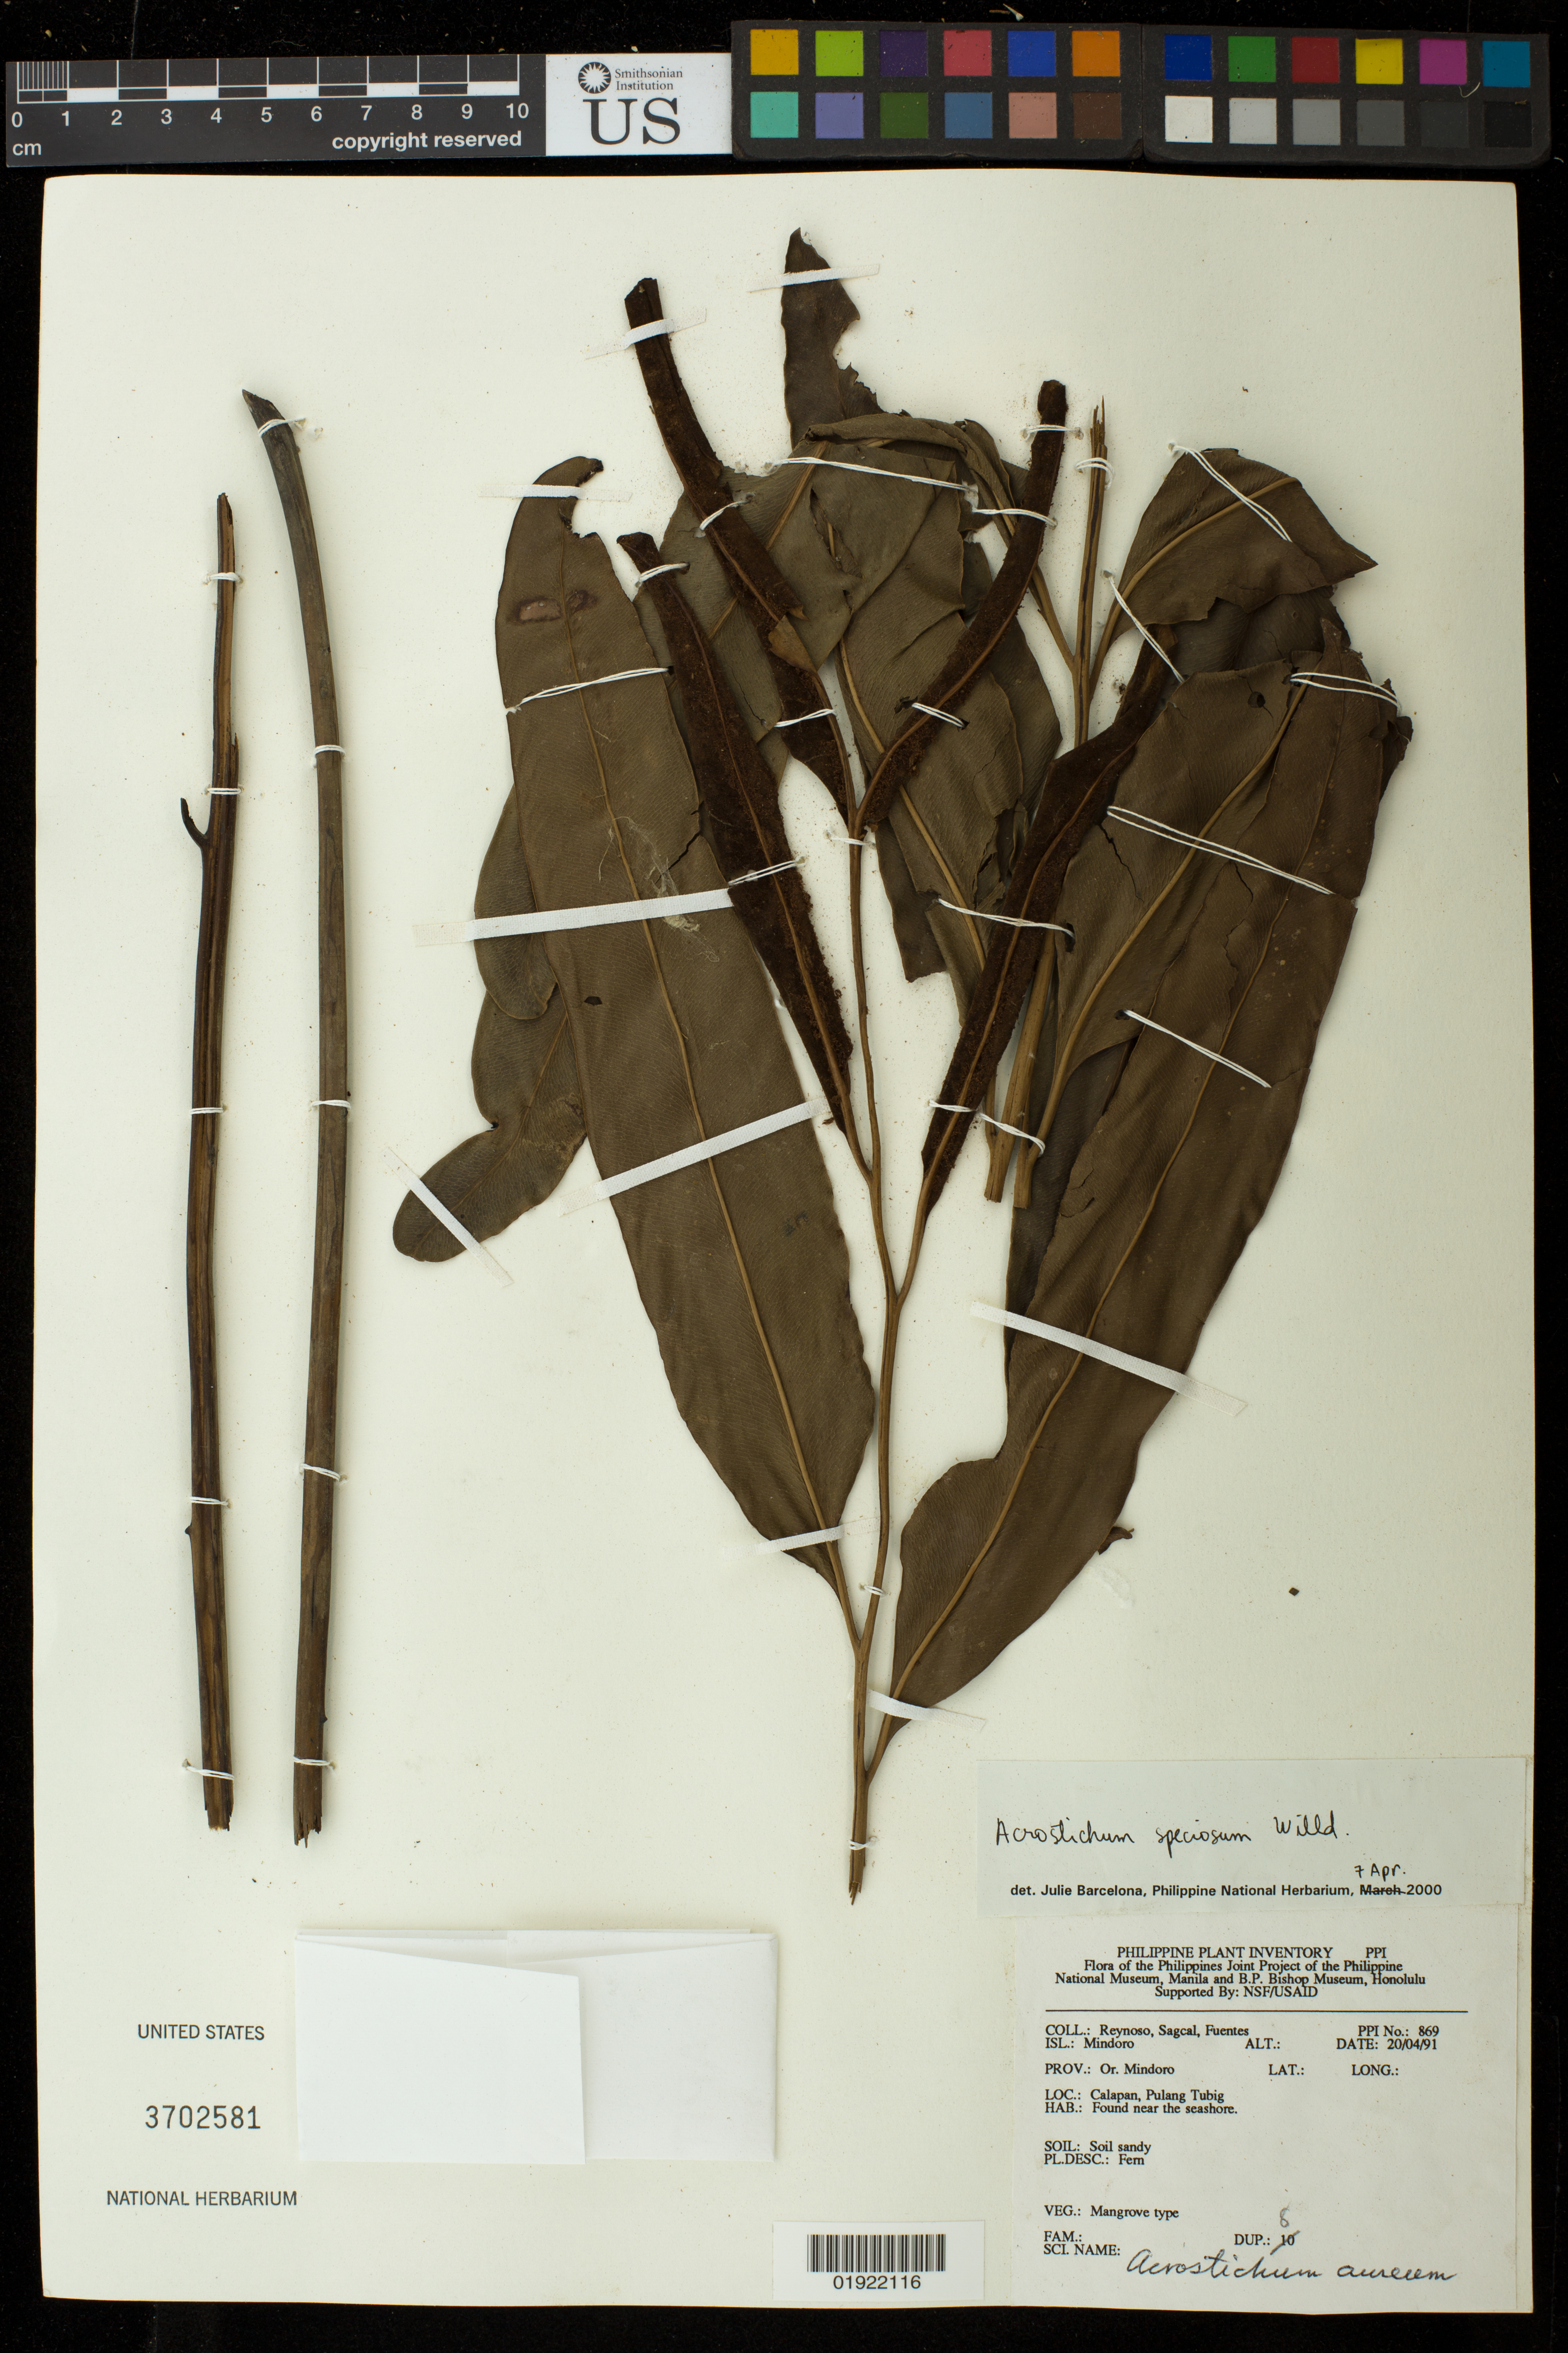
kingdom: Plantae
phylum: Tracheophyta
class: Polypodiopsida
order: Polypodiales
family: Pteridaceae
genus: Acrostichum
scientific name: Acrostichum speciosum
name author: Willd.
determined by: Barcelona, Julie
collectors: E. Reynoso, E. Sagcal & -. Fuentes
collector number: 869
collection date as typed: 20/04/91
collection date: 1991-04-20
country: Philippines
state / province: Mimaropa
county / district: Oriental Mindoro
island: Mindoro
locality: Calapan, Pulang Tubig, found near the seashore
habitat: soil sandy, mangrove type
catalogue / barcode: US 3702581